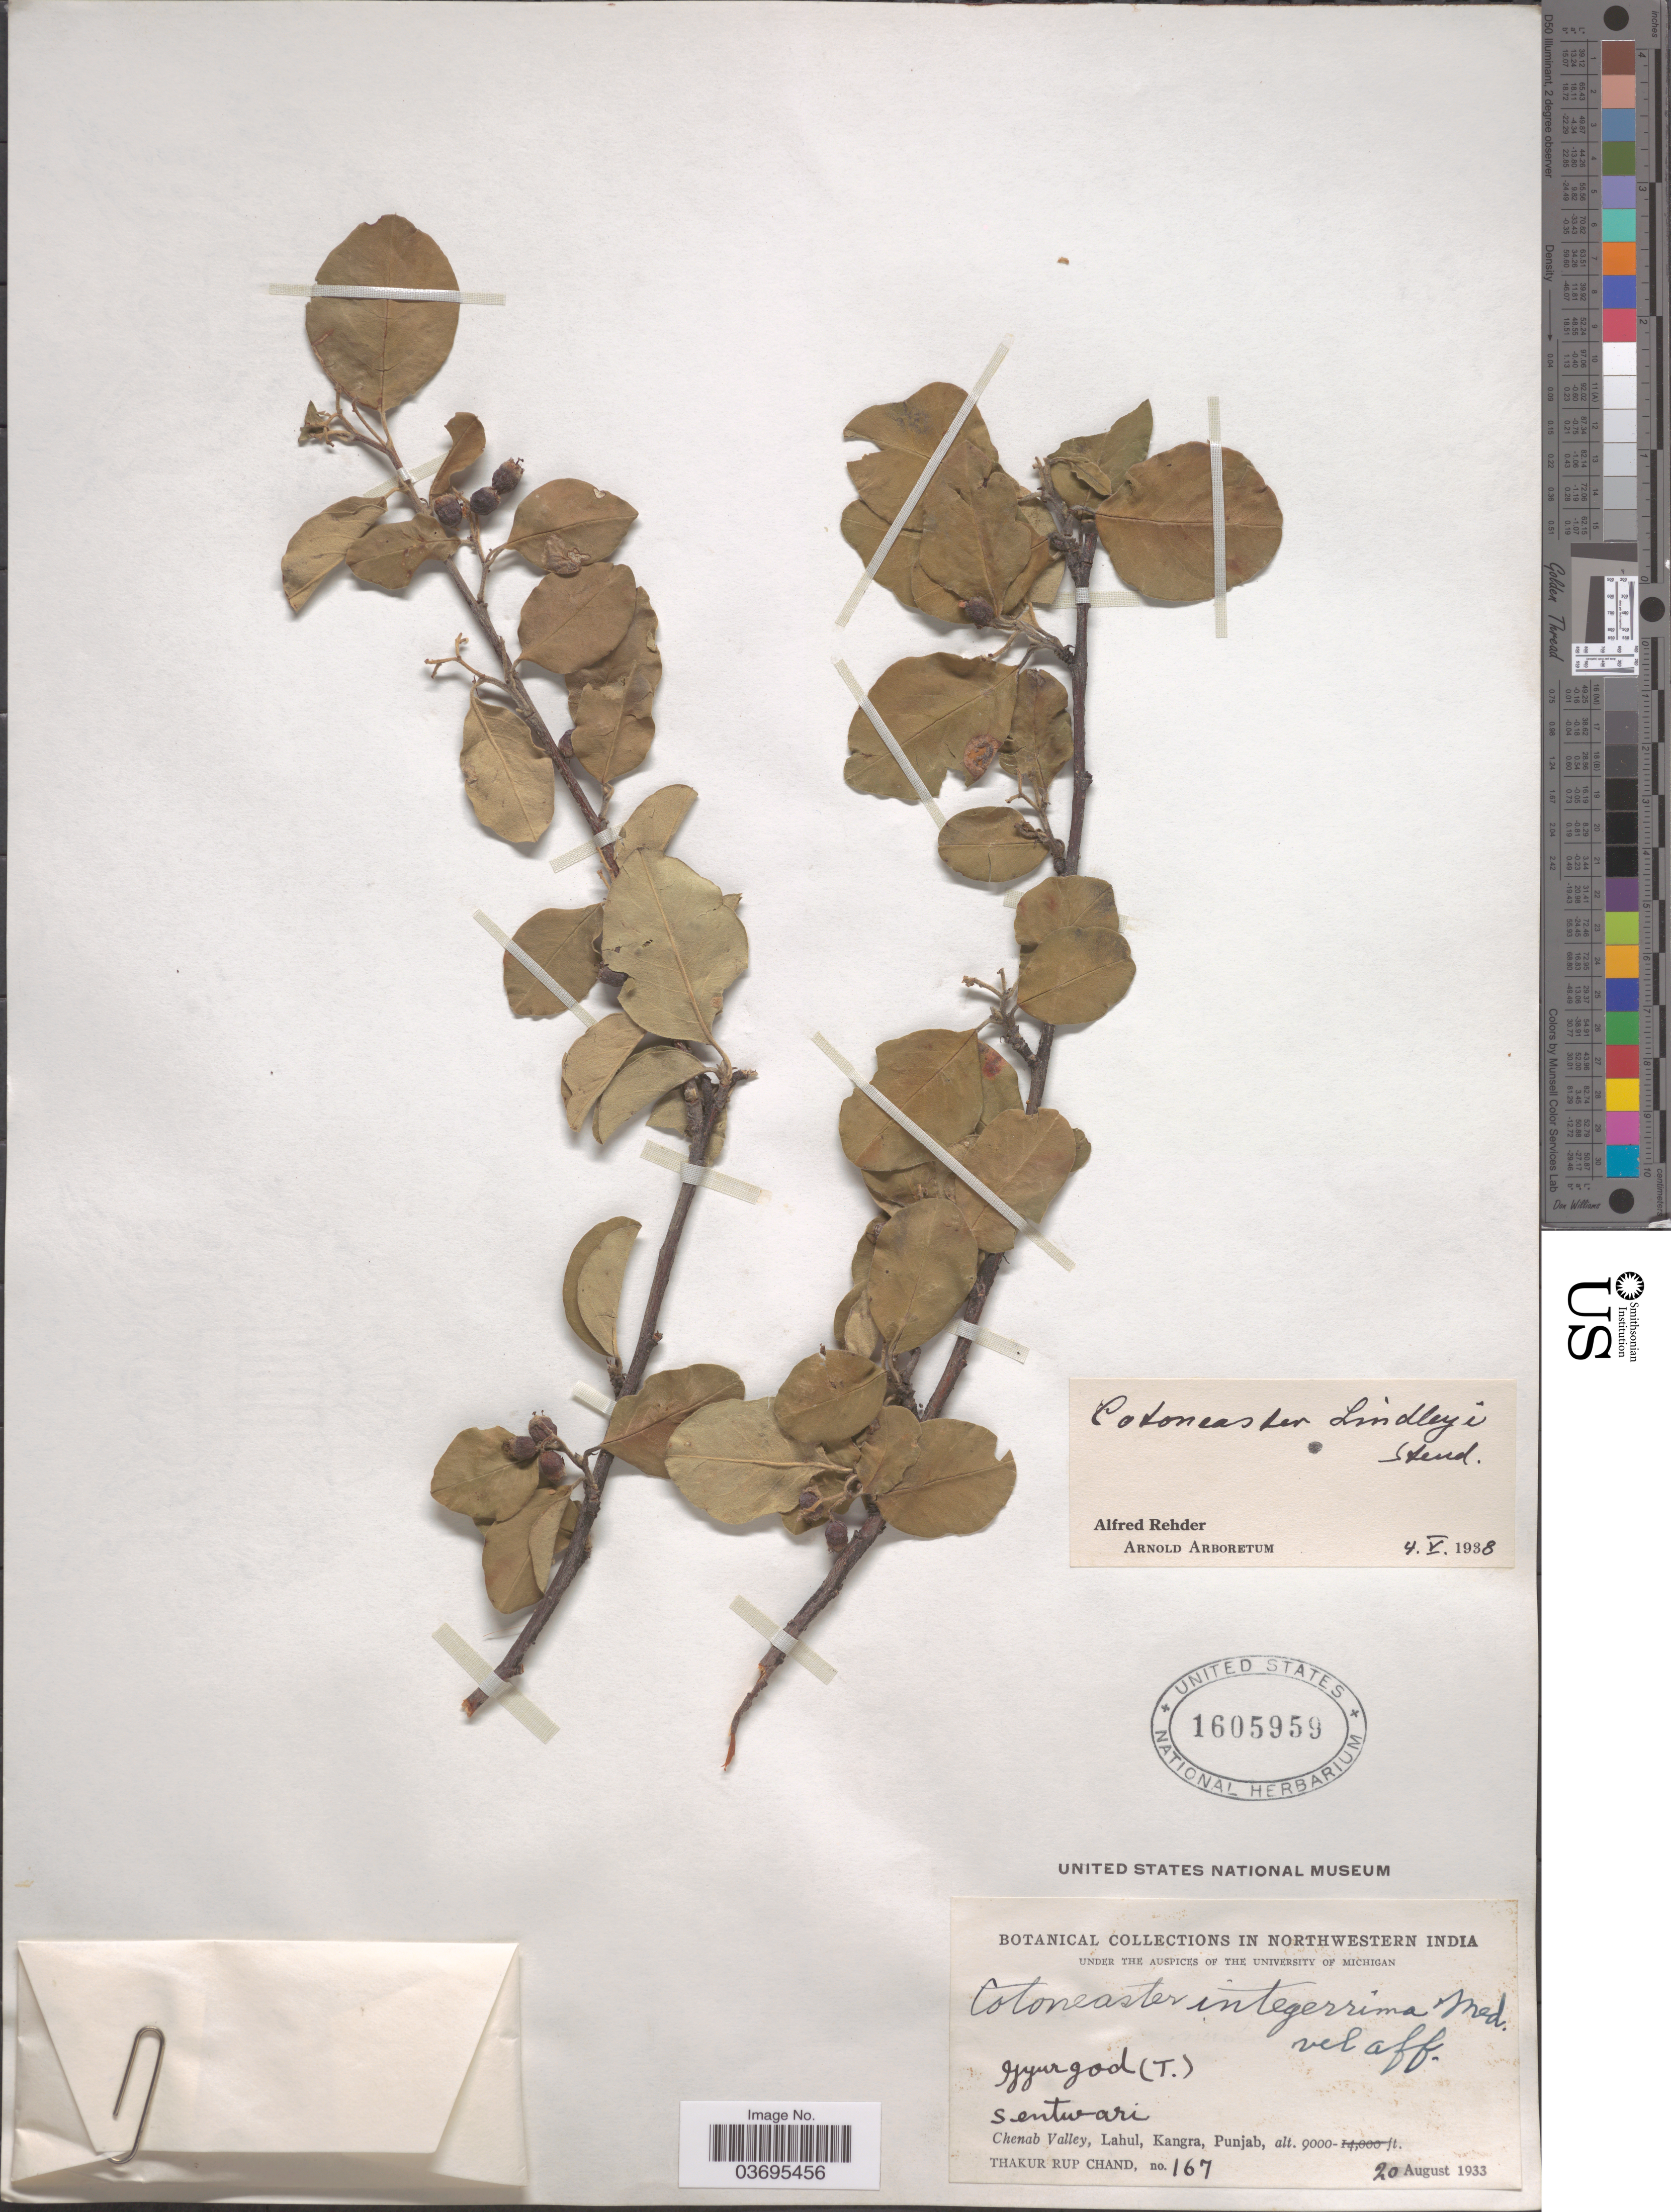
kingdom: Plantae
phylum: Tracheophyta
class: Magnoliopsida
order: Rosales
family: Rosaceae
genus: Cotoneaster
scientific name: Cotoneaster lindleyi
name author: Steud.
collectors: T. R. Chand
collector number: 167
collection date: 1933-08-20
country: India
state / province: Punjab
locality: Northwestern India. Sentwari [unsure placement], Chenab Valley, Lahul, Kangra.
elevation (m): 2743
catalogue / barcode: US 1605959